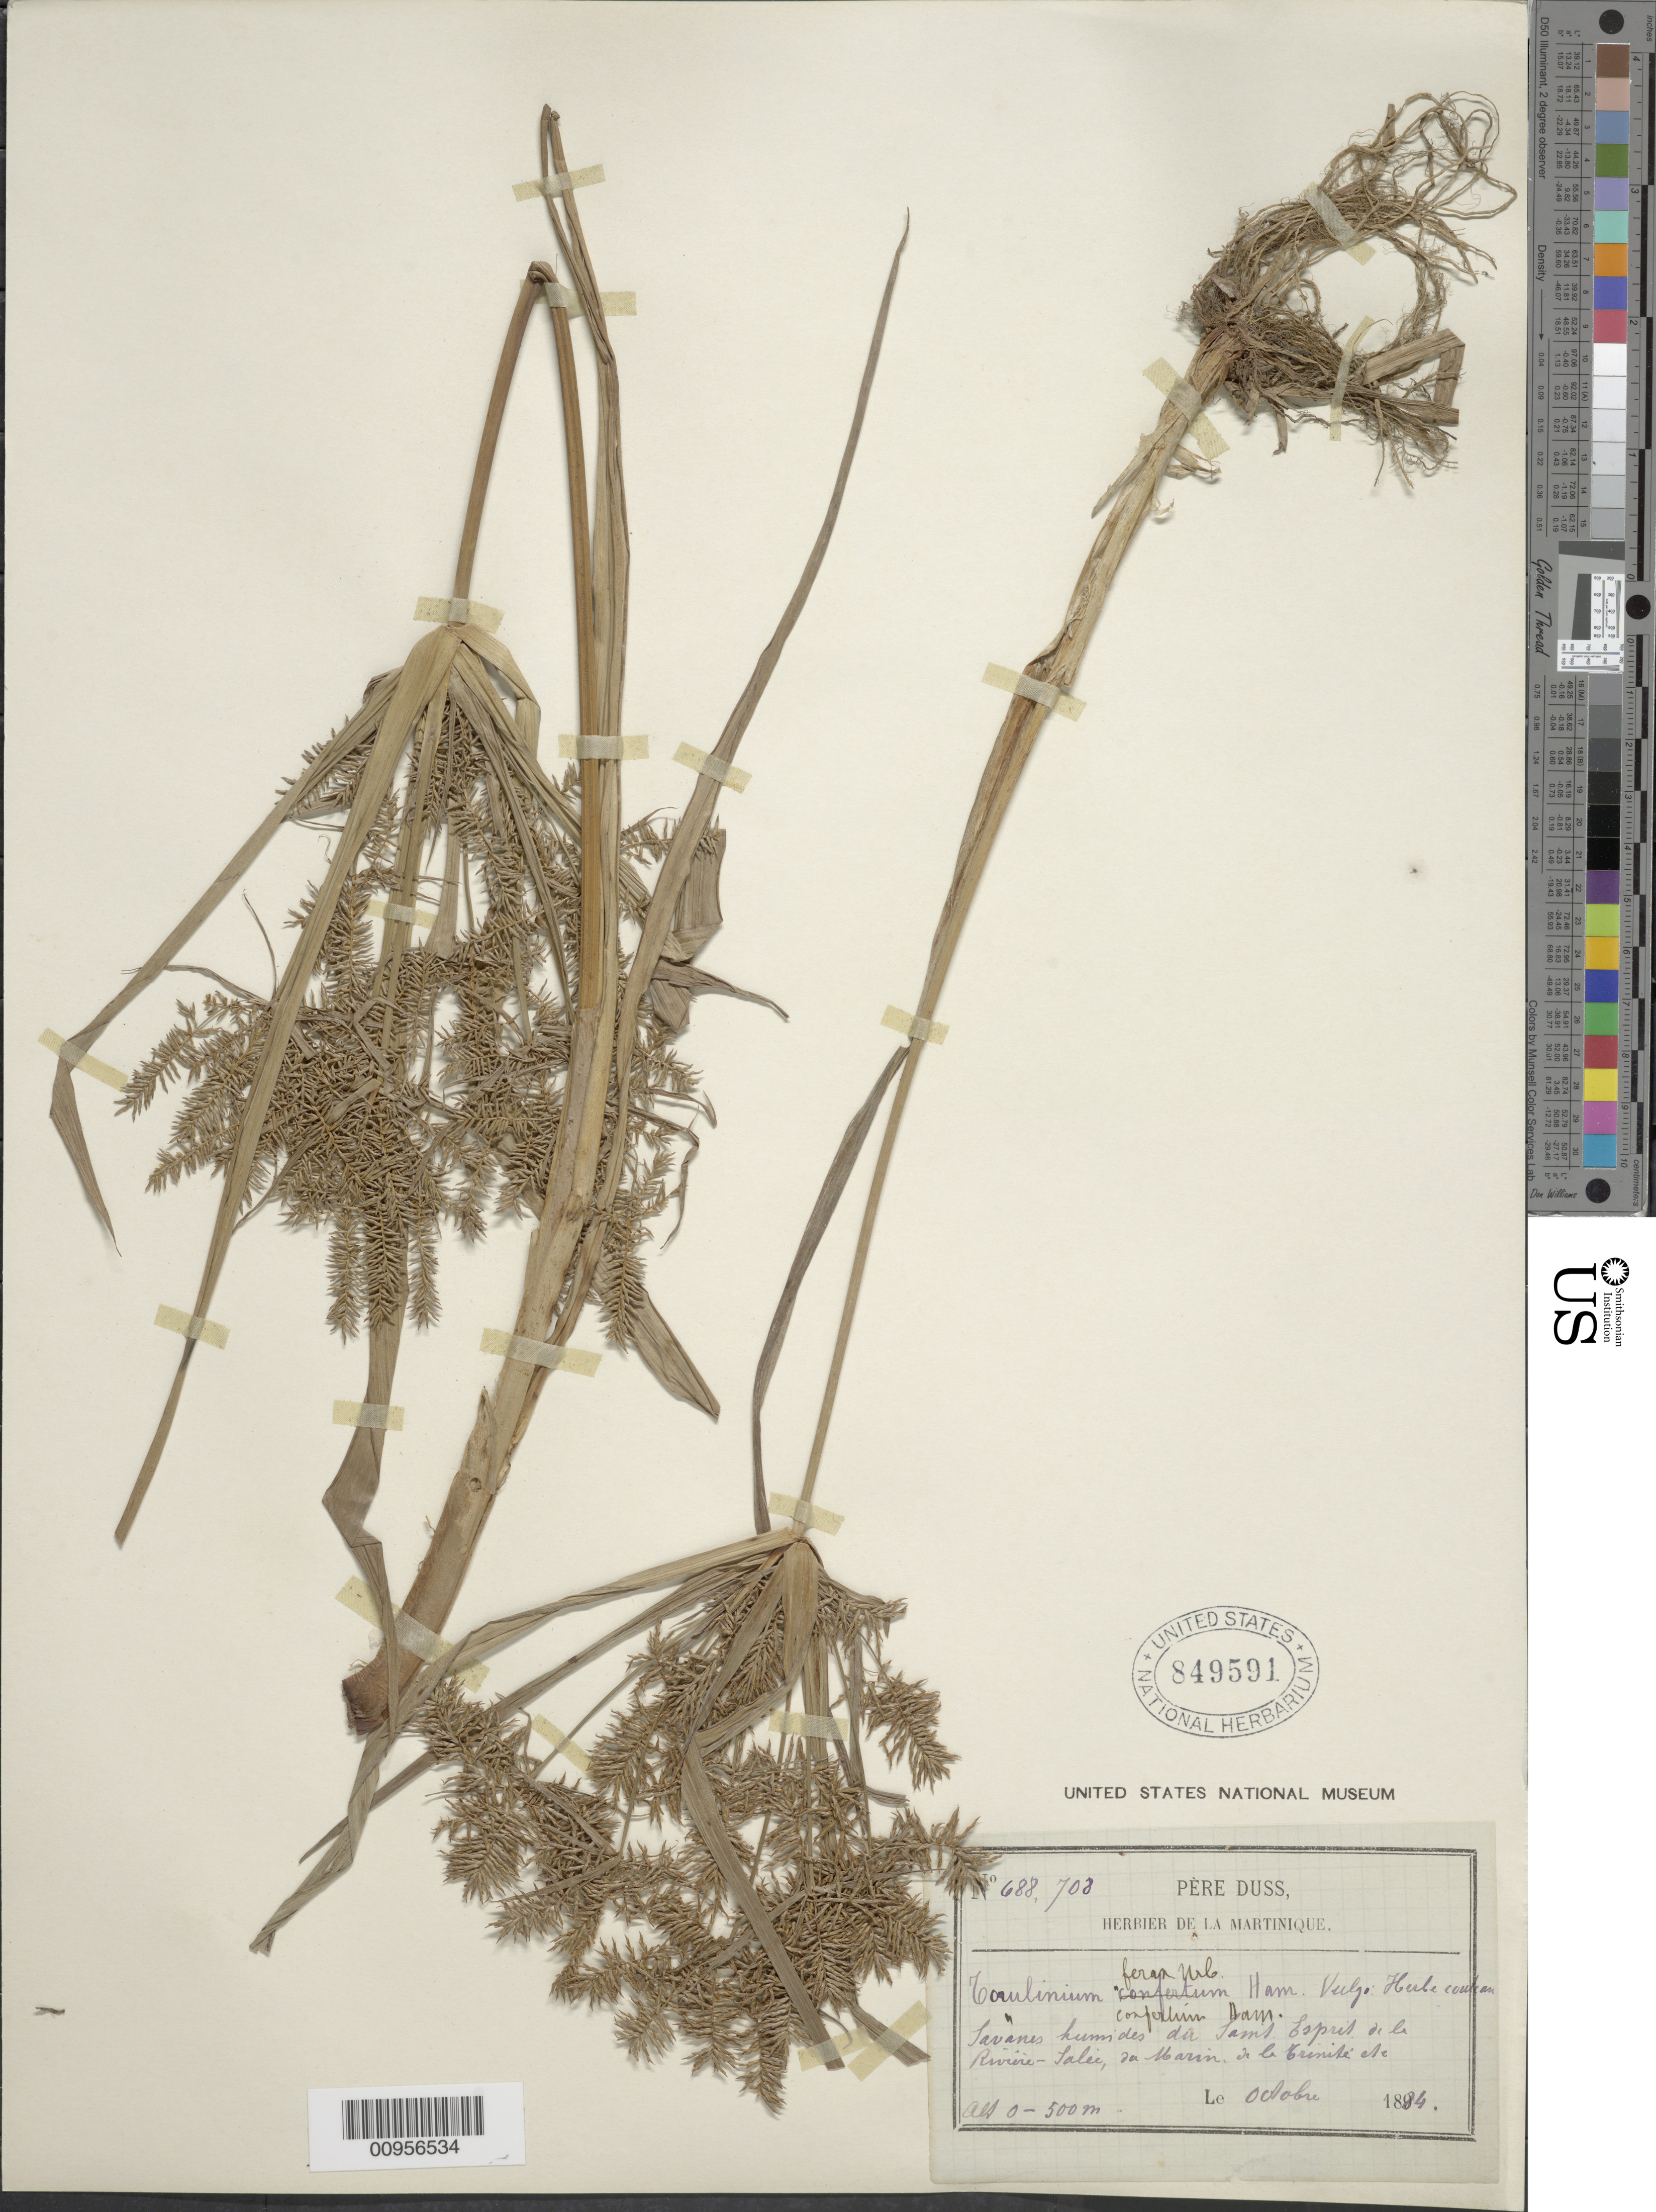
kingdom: Plantae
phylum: Tracheophyta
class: Liliopsida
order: Poales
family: Cyperaceae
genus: Cyperus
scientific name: Cyperus odoratus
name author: L.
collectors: Père Duss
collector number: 688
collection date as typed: Oct 1884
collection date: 1884-10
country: Martinique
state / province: La Trinité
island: Martinique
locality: Saint Espirit de le Rivière Saleé, du Marin, de le "Trinite", etc.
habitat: Savanes humides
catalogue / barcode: US 849591